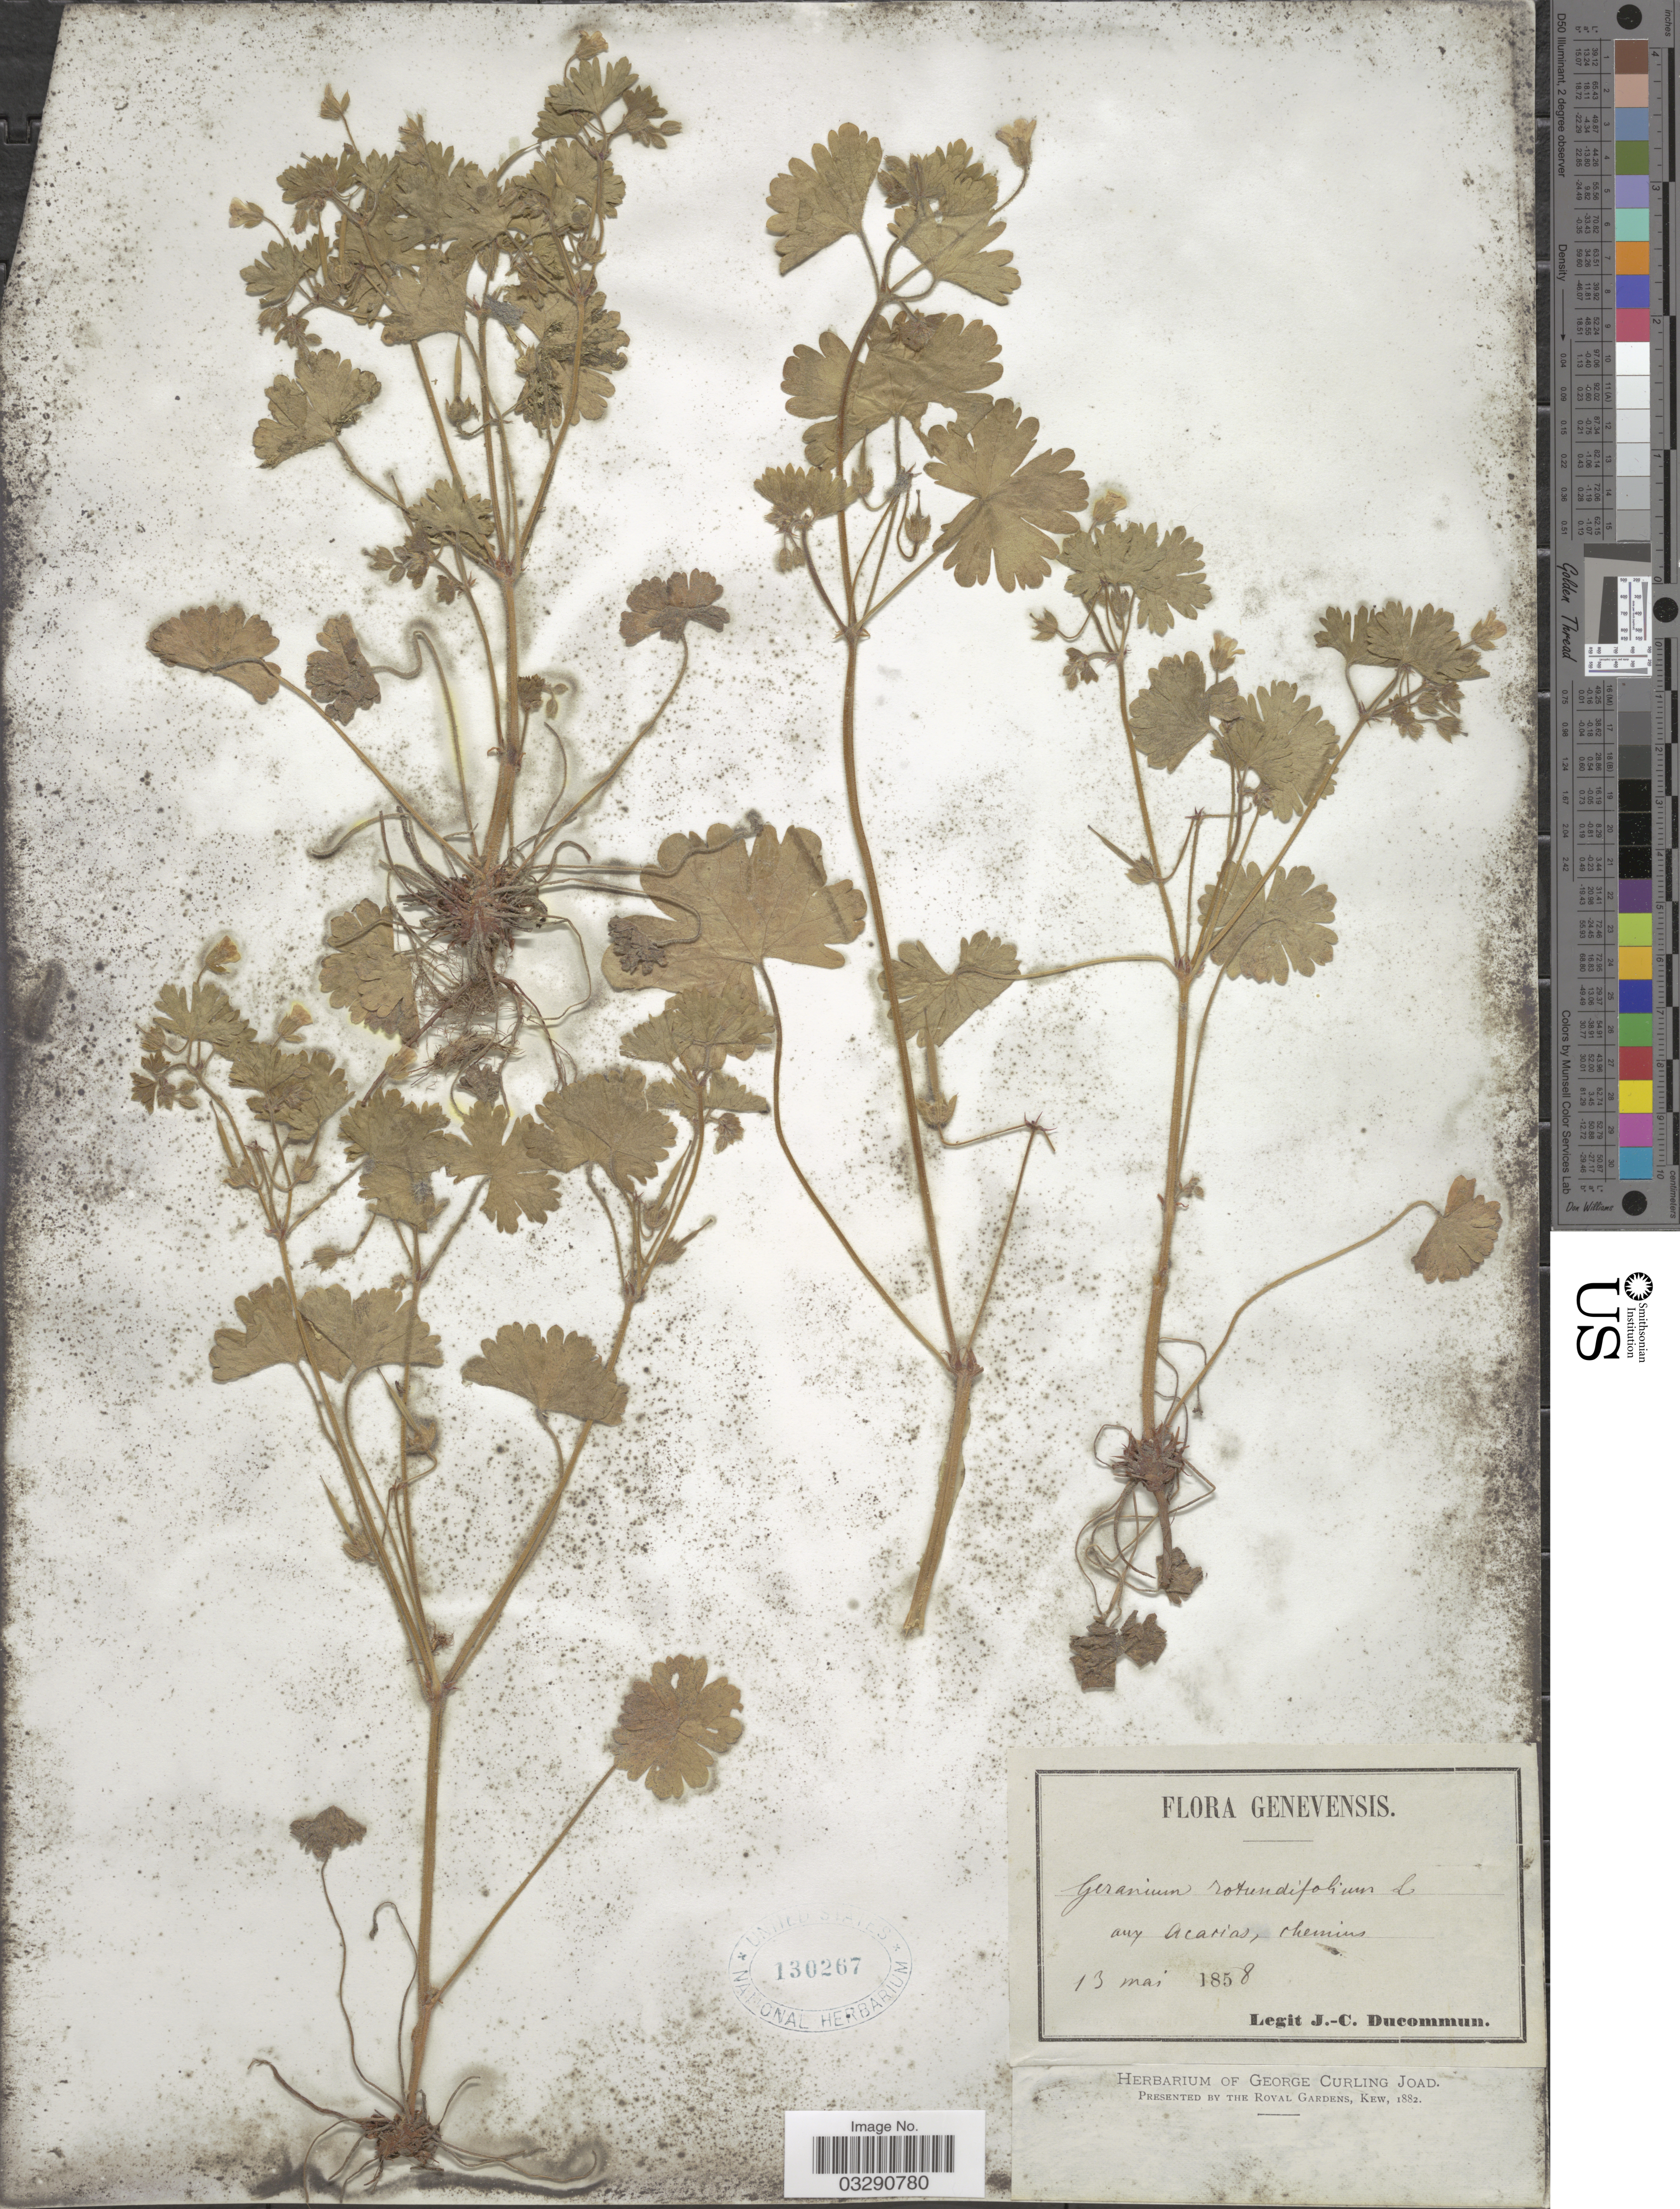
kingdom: Plantae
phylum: Tracheophyta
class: Magnoliopsida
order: Geraniales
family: Geraniaceae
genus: Geranium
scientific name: Geranium rotundifolium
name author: L.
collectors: J. Ducommun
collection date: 1858-05-13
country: Switzerland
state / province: Genève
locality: Genevensis. Aux Acarias, chemins.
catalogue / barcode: US 130267